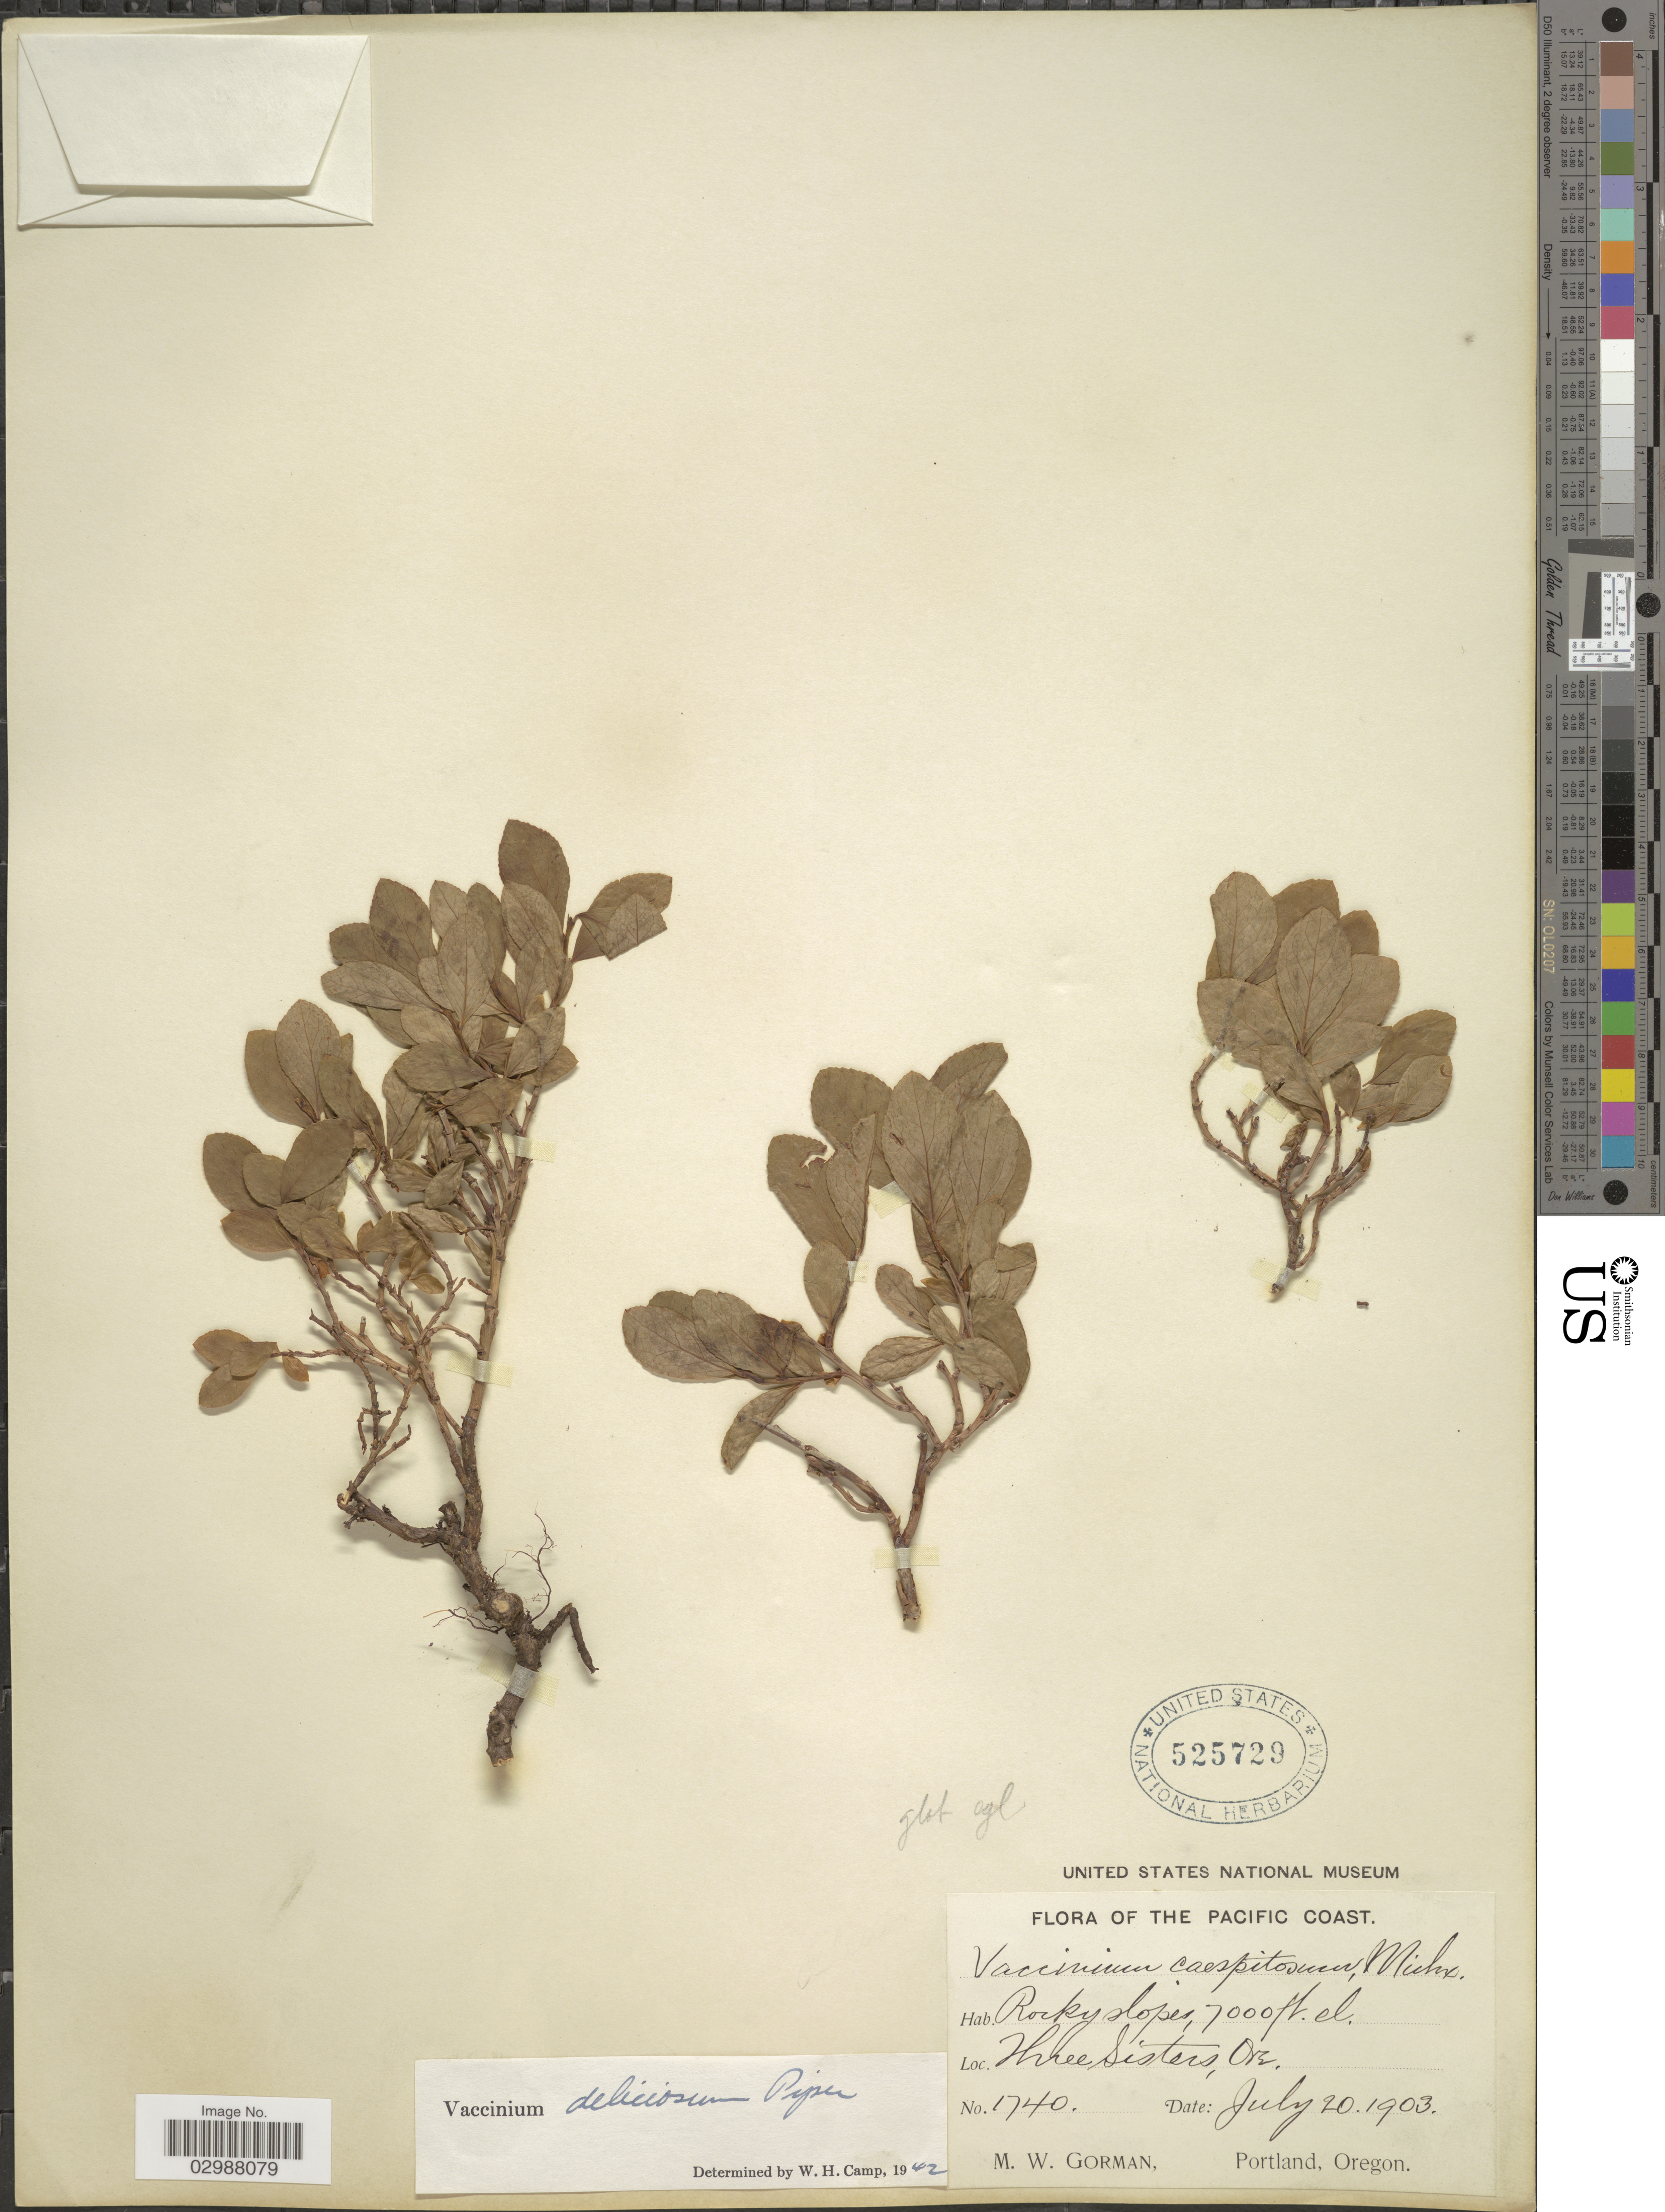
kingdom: Plantae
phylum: Tracheophyta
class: Magnoliopsida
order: Ericales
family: Ericaceae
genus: Vaccinium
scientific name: Vaccinium deliciosum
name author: Piper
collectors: M. W. Gorman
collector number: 1740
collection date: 1903-07-20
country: United States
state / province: Oregon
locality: Pacific Coast. Three Sisters.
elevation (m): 2134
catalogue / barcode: US 525729